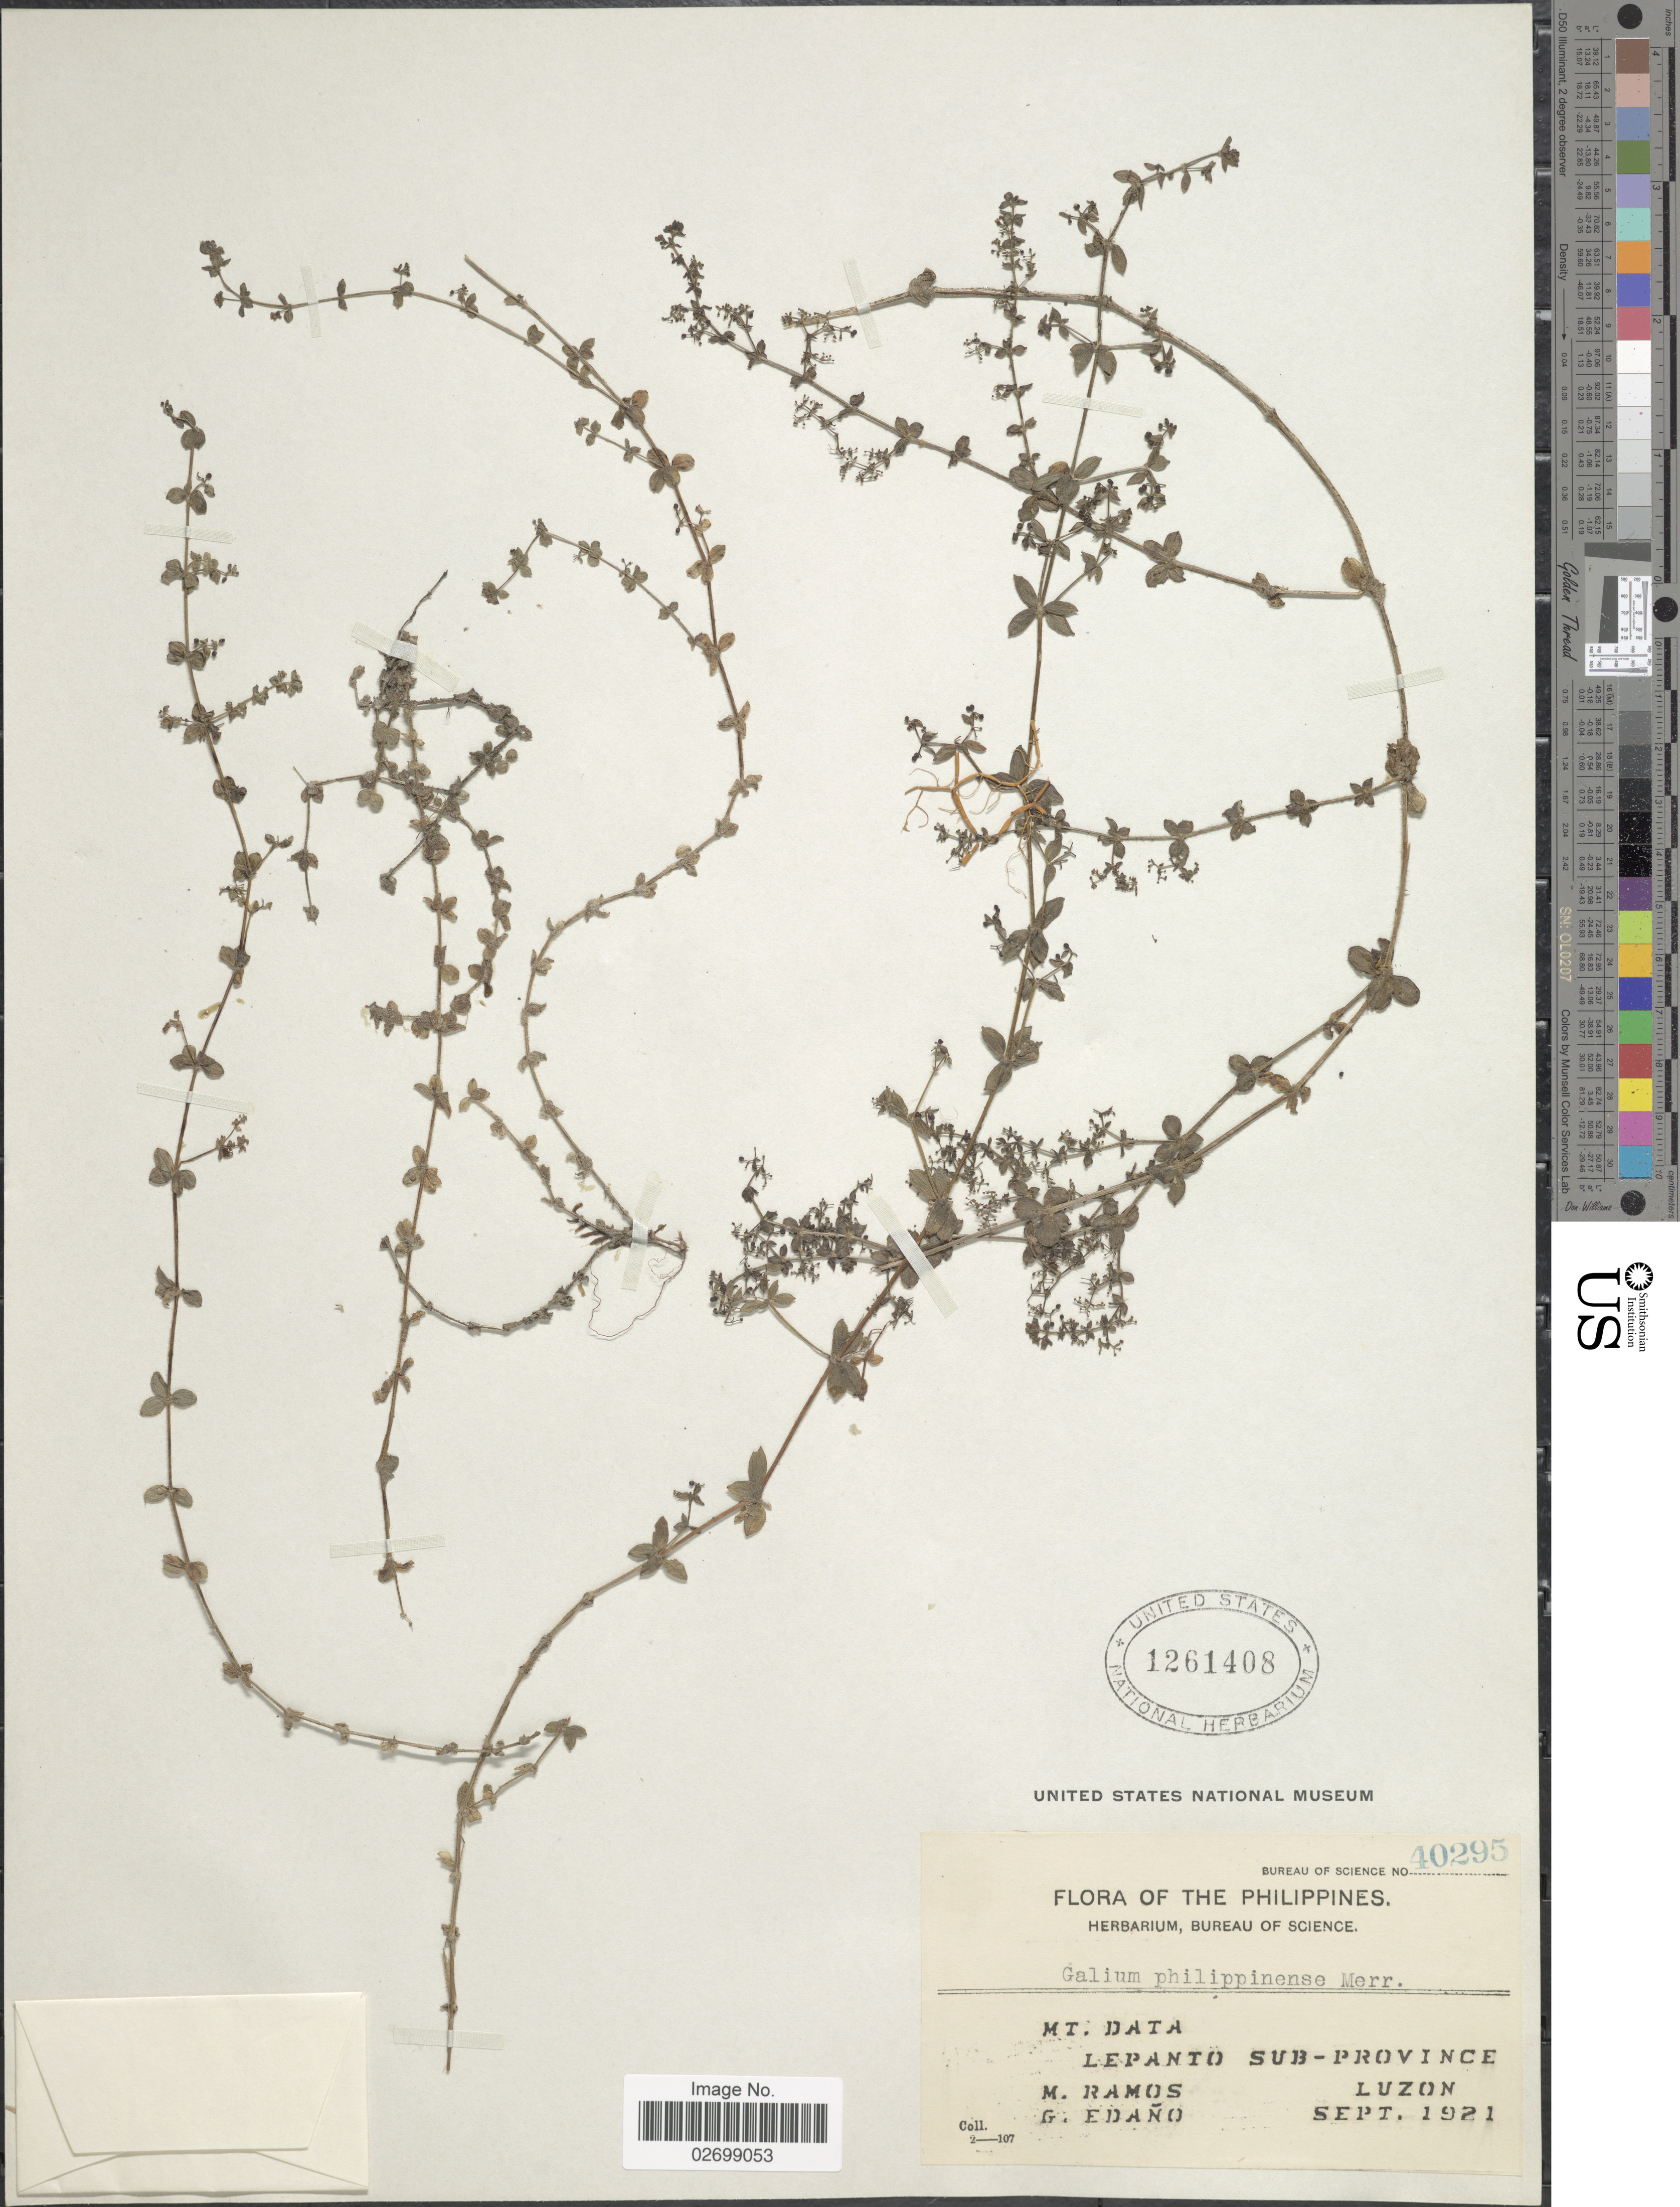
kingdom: Plantae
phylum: Tracheophyta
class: Magnoliopsida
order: Gentianales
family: Rubiaceae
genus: Galium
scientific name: Galium philippinense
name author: Merr.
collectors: M. Ramos & G. Edaño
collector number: Bureau of Science 40295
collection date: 1921-09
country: Philippines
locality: Mt. Data, Lepanto Sub-Province, Luzon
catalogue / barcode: US 1261408